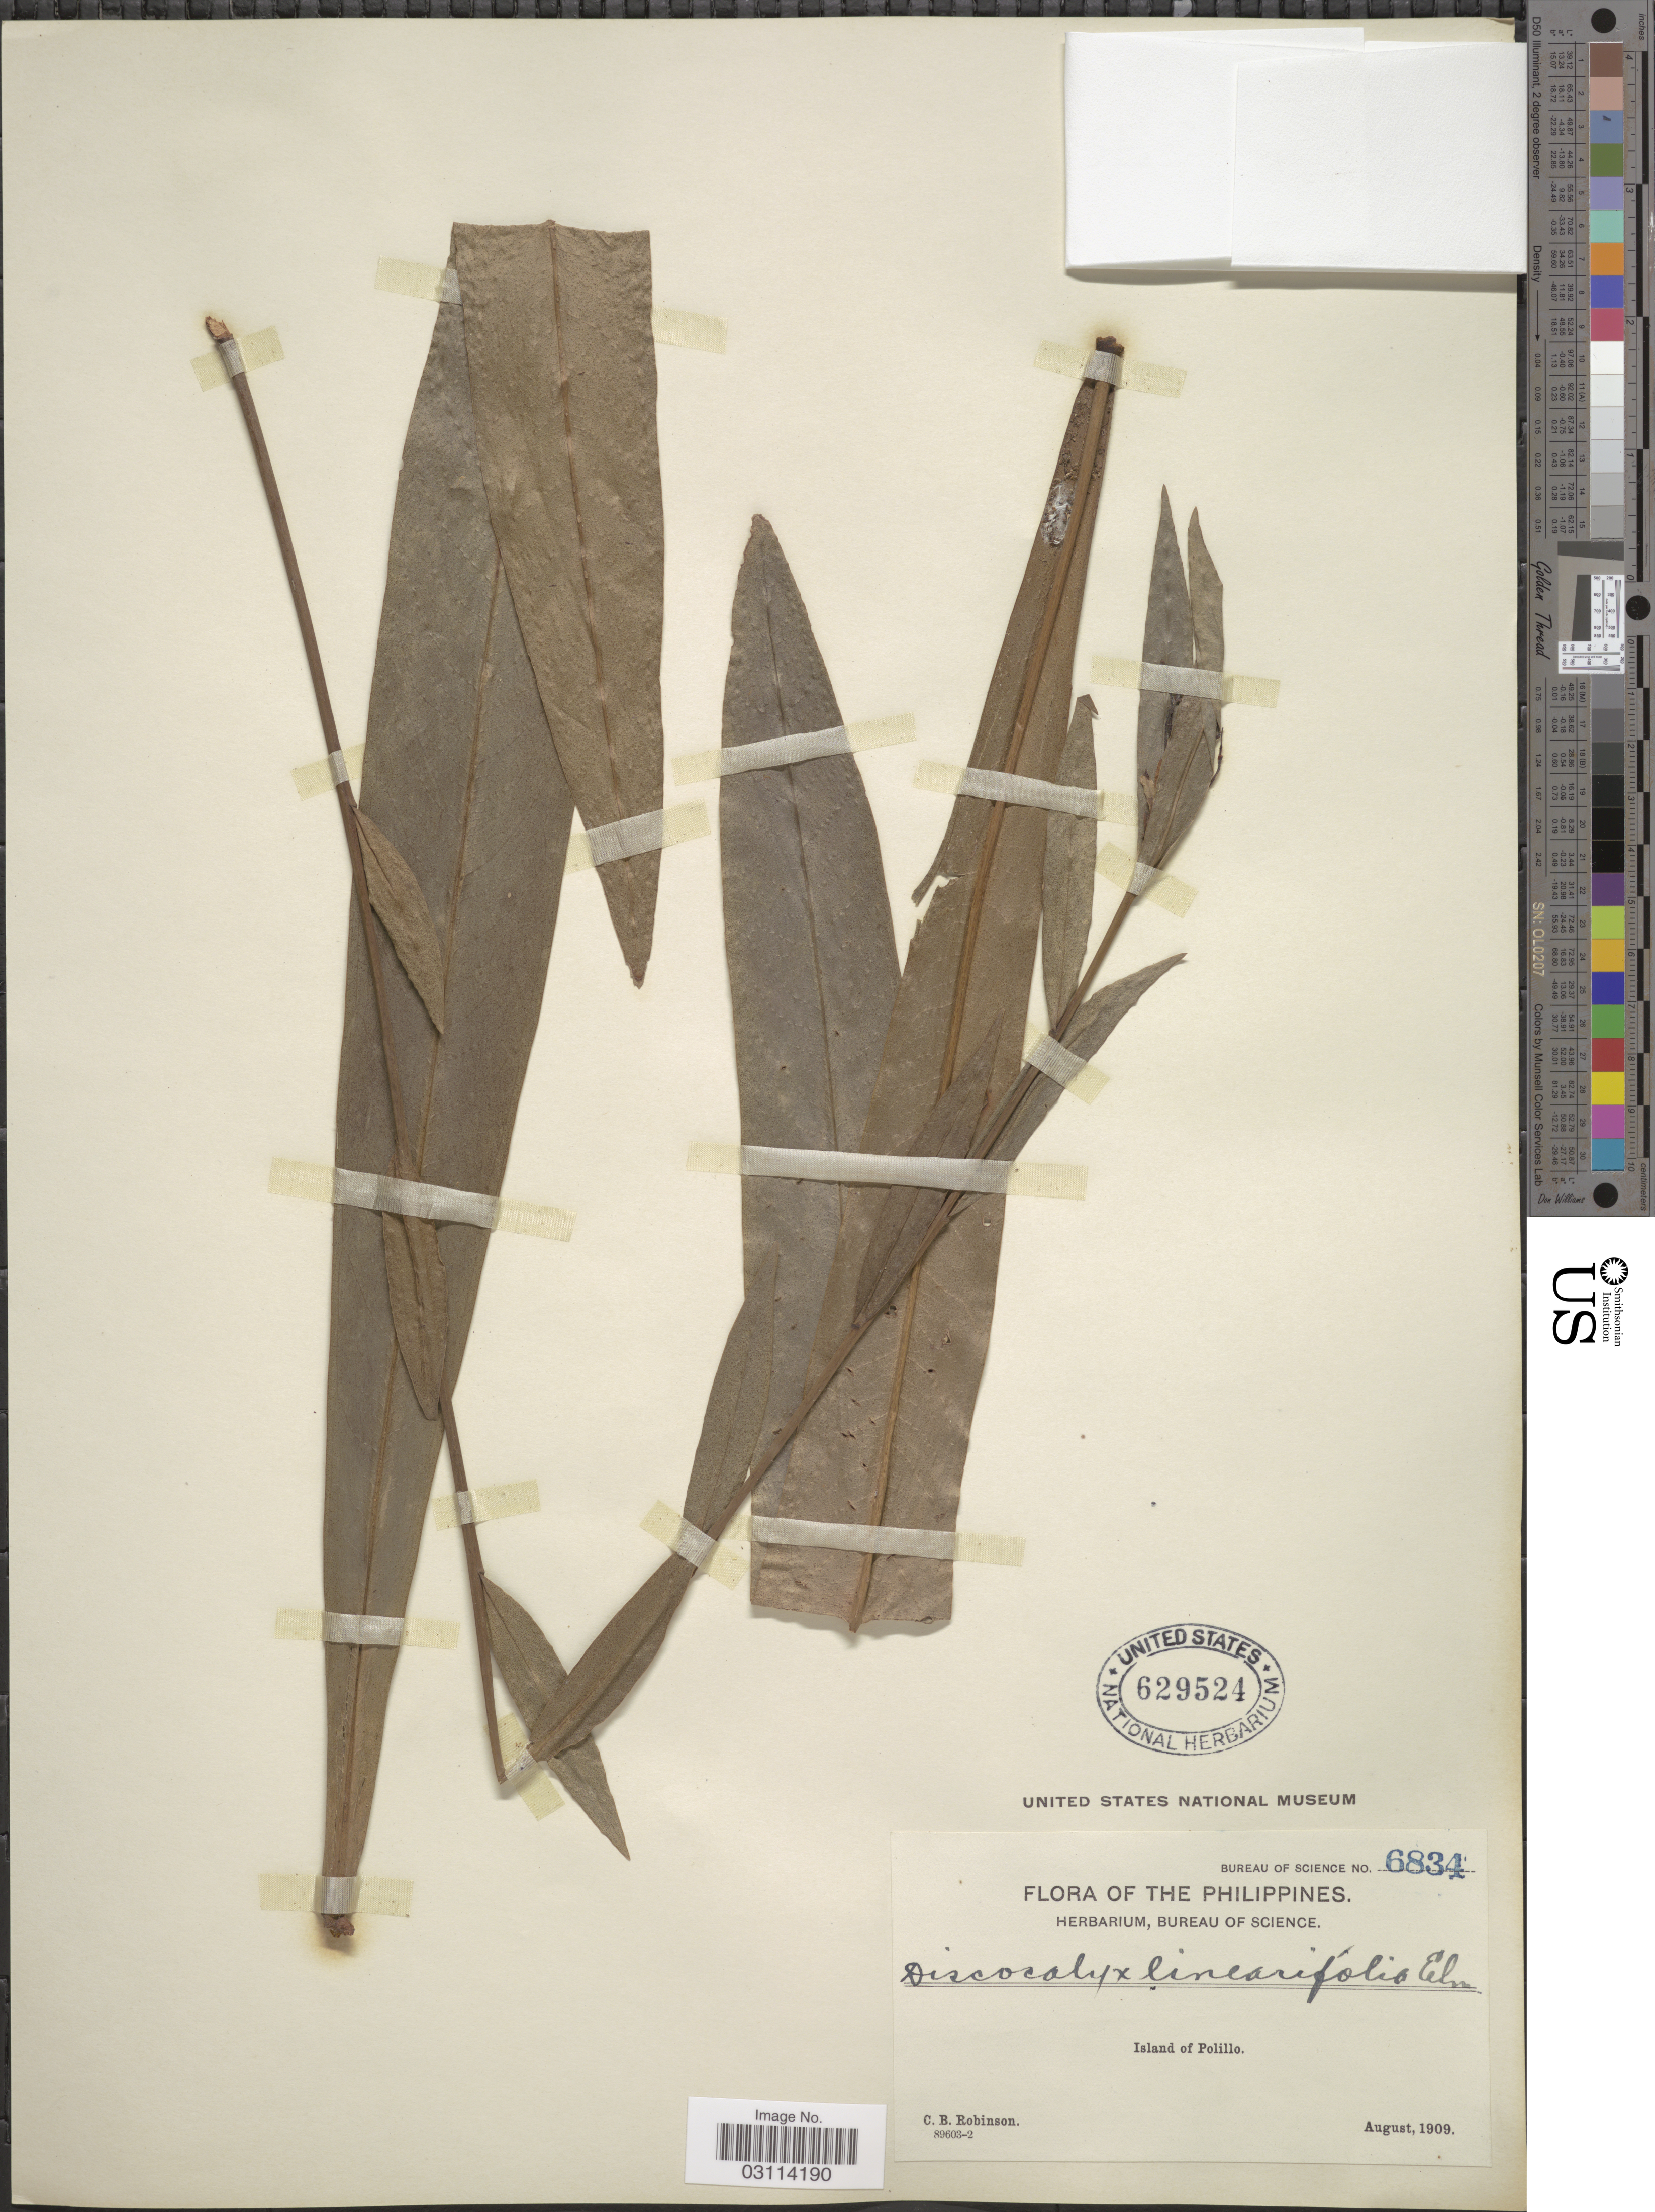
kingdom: Plantae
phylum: Tracheophyta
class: Magnoliopsida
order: Ericales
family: Primulaceae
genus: Discocalyx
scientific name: Discocalyx linearifolia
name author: Elmer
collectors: C. Robinson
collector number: Bureau of Science 6834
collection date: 1909-08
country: Philippines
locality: Island of Polillo.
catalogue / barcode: US 629524